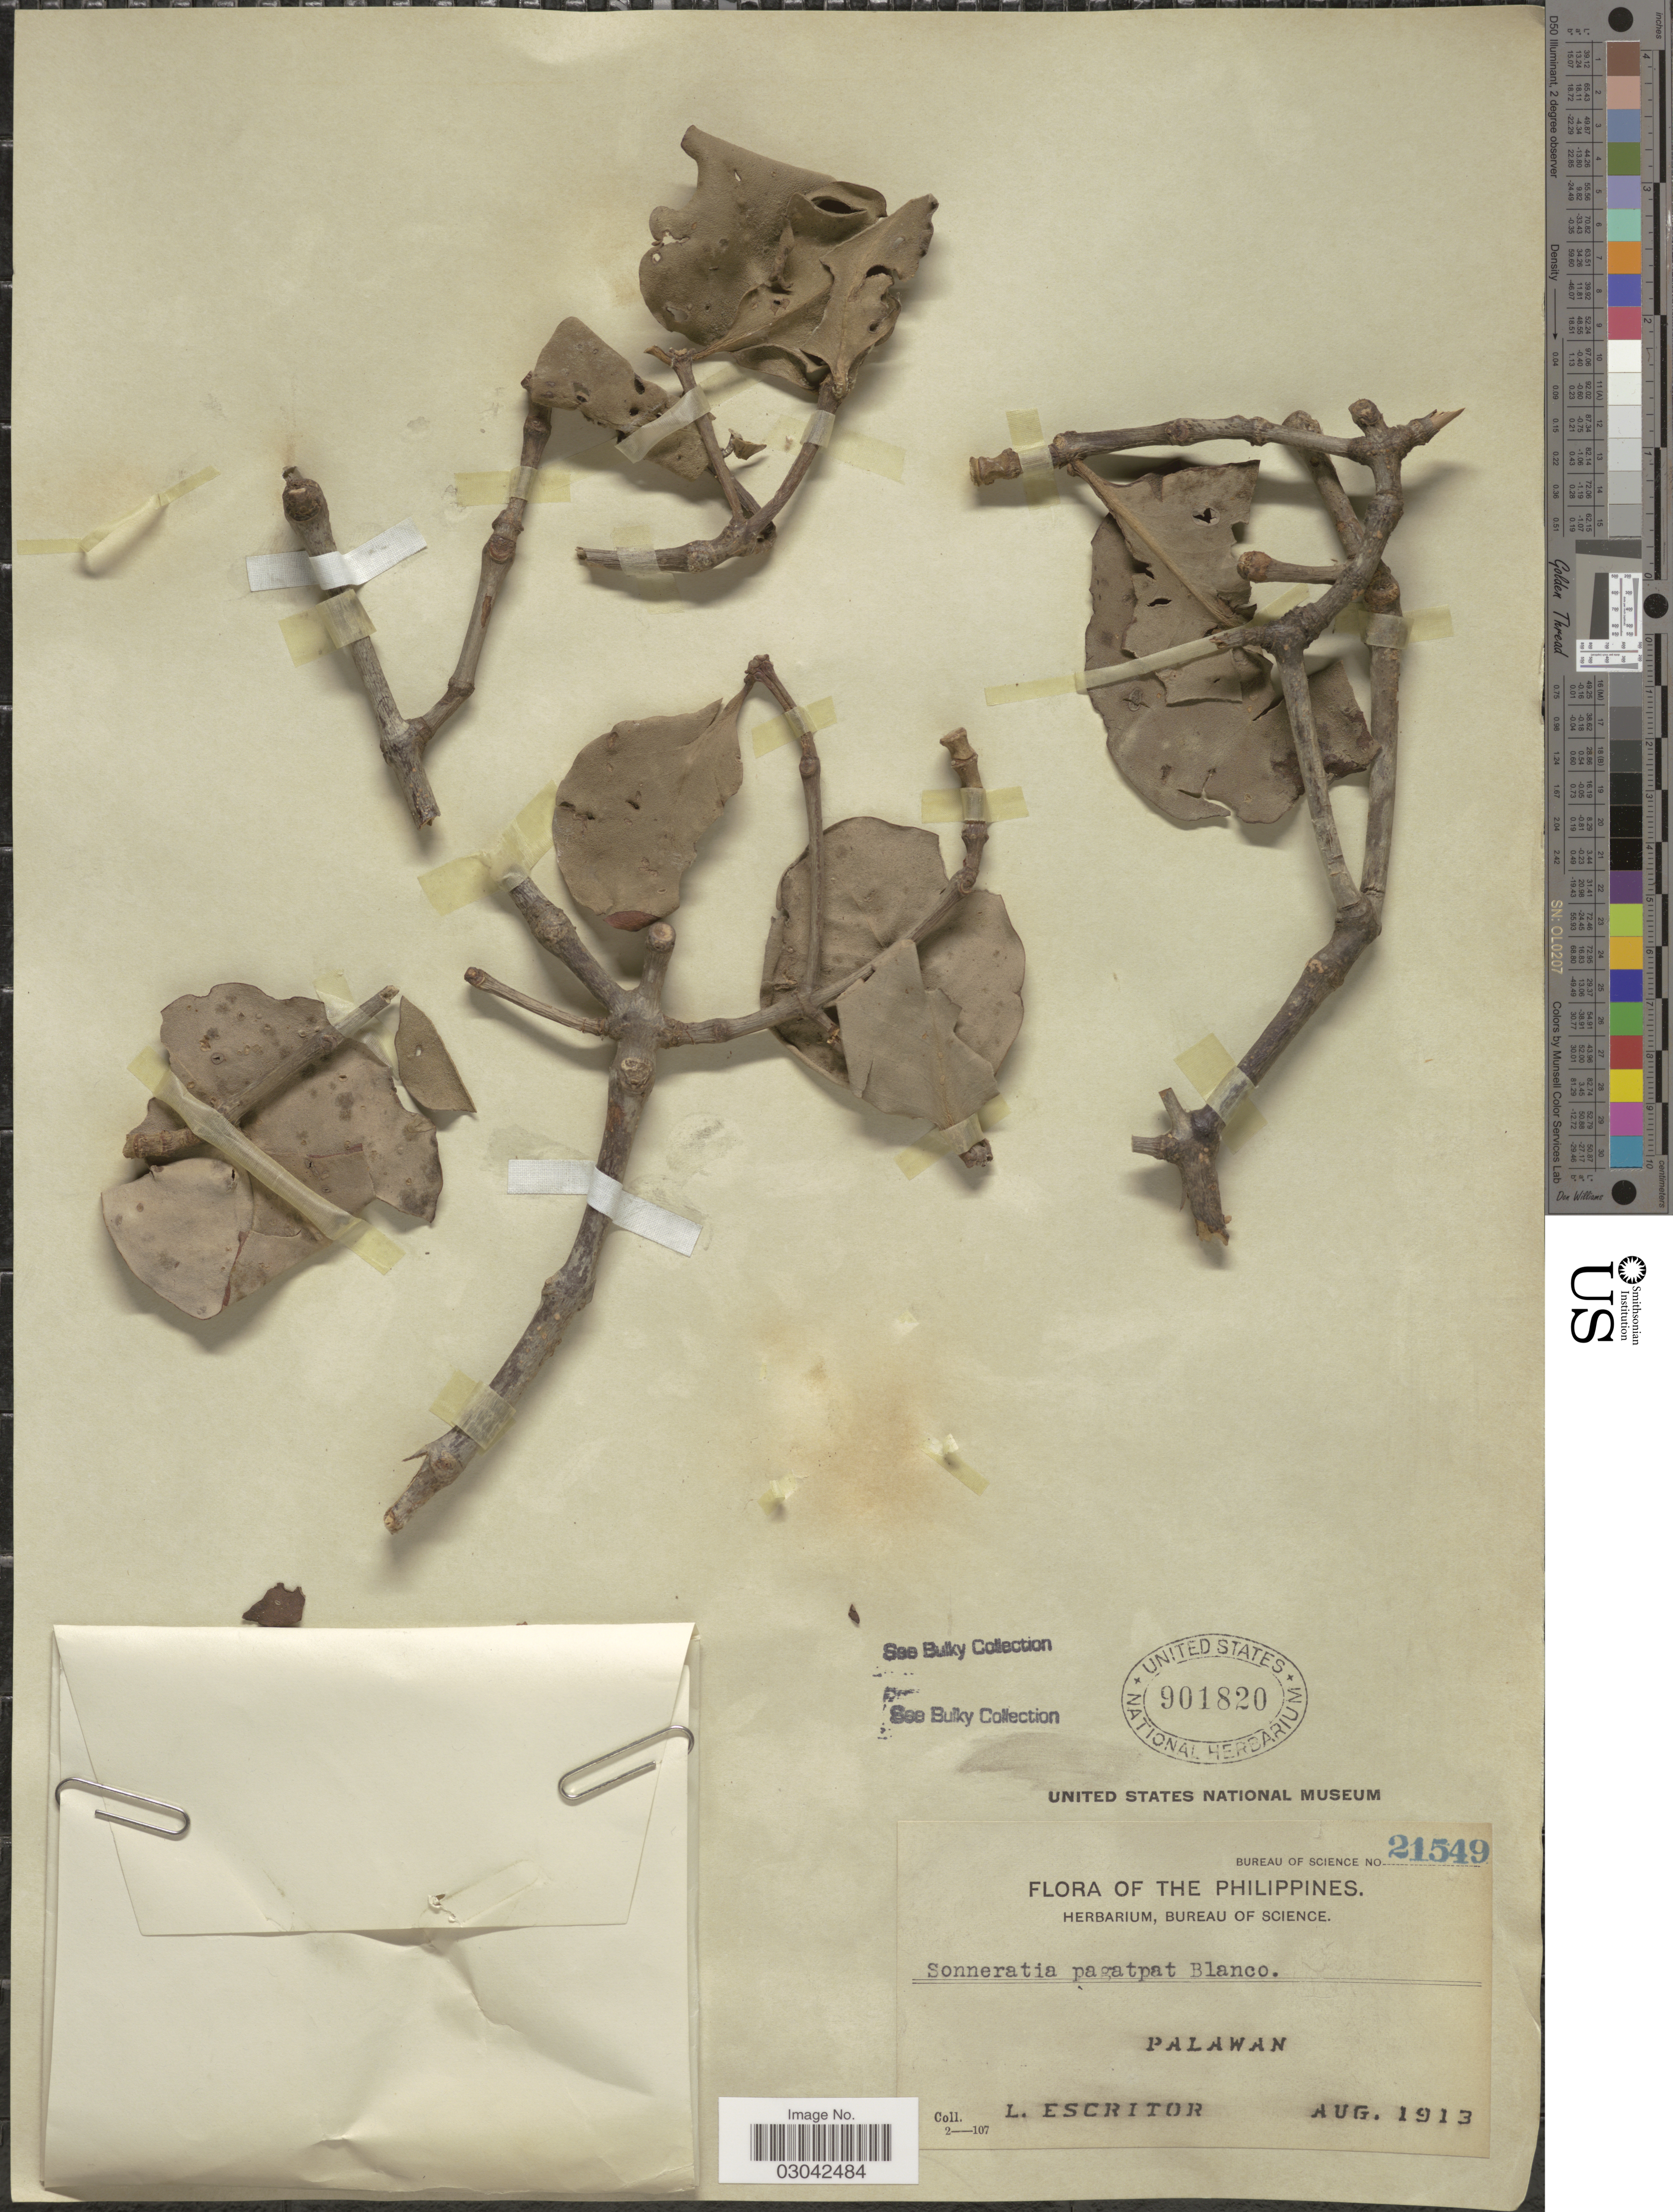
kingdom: Plantae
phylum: Tracheophyta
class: Magnoliopsida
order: Myrtales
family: Lythraceae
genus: Sonneratia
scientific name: Sonneratia pagatpat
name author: Blanco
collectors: L. Escritor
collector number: Bureau of Science21549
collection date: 1913-08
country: Philippines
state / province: Mimaropa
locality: Palawan.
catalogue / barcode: US 901820